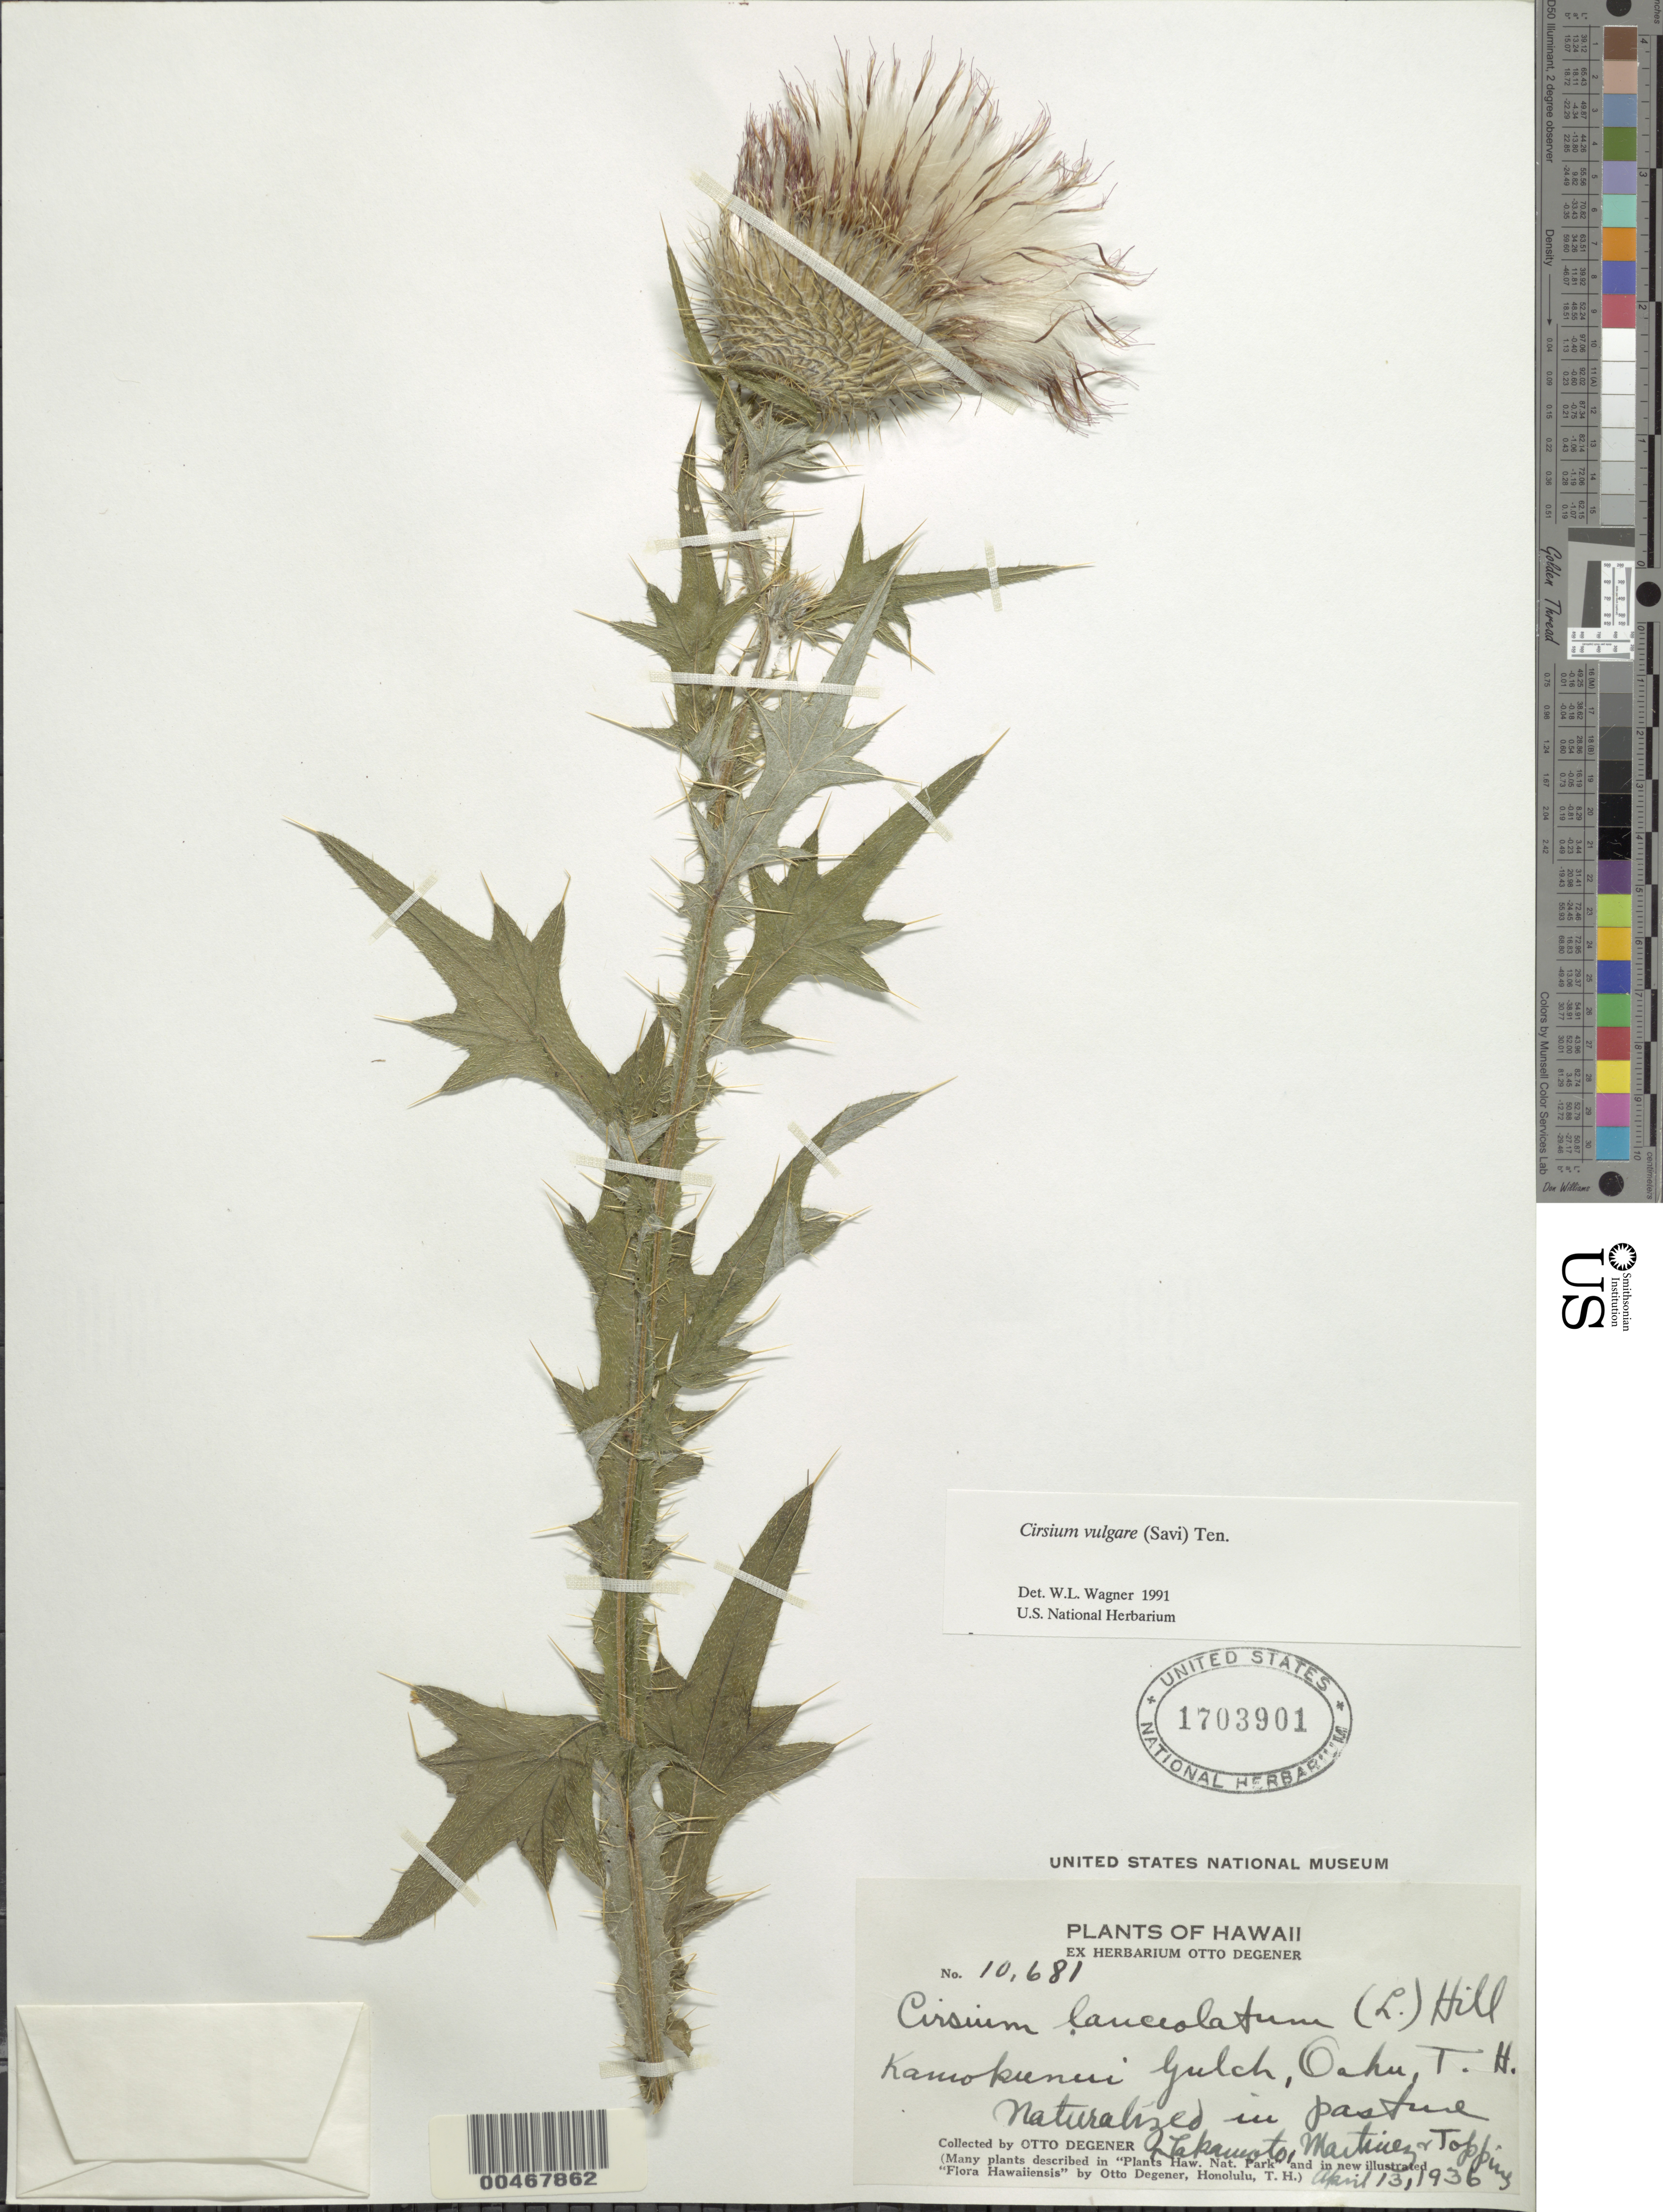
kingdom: Plantae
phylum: Tracheophyta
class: Magnoliopsida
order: Asterales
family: Asteraceae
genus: Cirsium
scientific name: Cirsium vulgare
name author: (Savi) Ten.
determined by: Wagner, W. L., (BOT), Smithsonian Institution - National Museum of Natural History (UNITED STATES)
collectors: O. Degener, -. Takamoto, -- Martinez & D. L. Topping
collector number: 10681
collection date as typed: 13 Apr 1936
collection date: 1936-04-13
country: United States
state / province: Hawaii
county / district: Honolulu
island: Oahu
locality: Kamokunui Gulch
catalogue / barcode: US 1703901